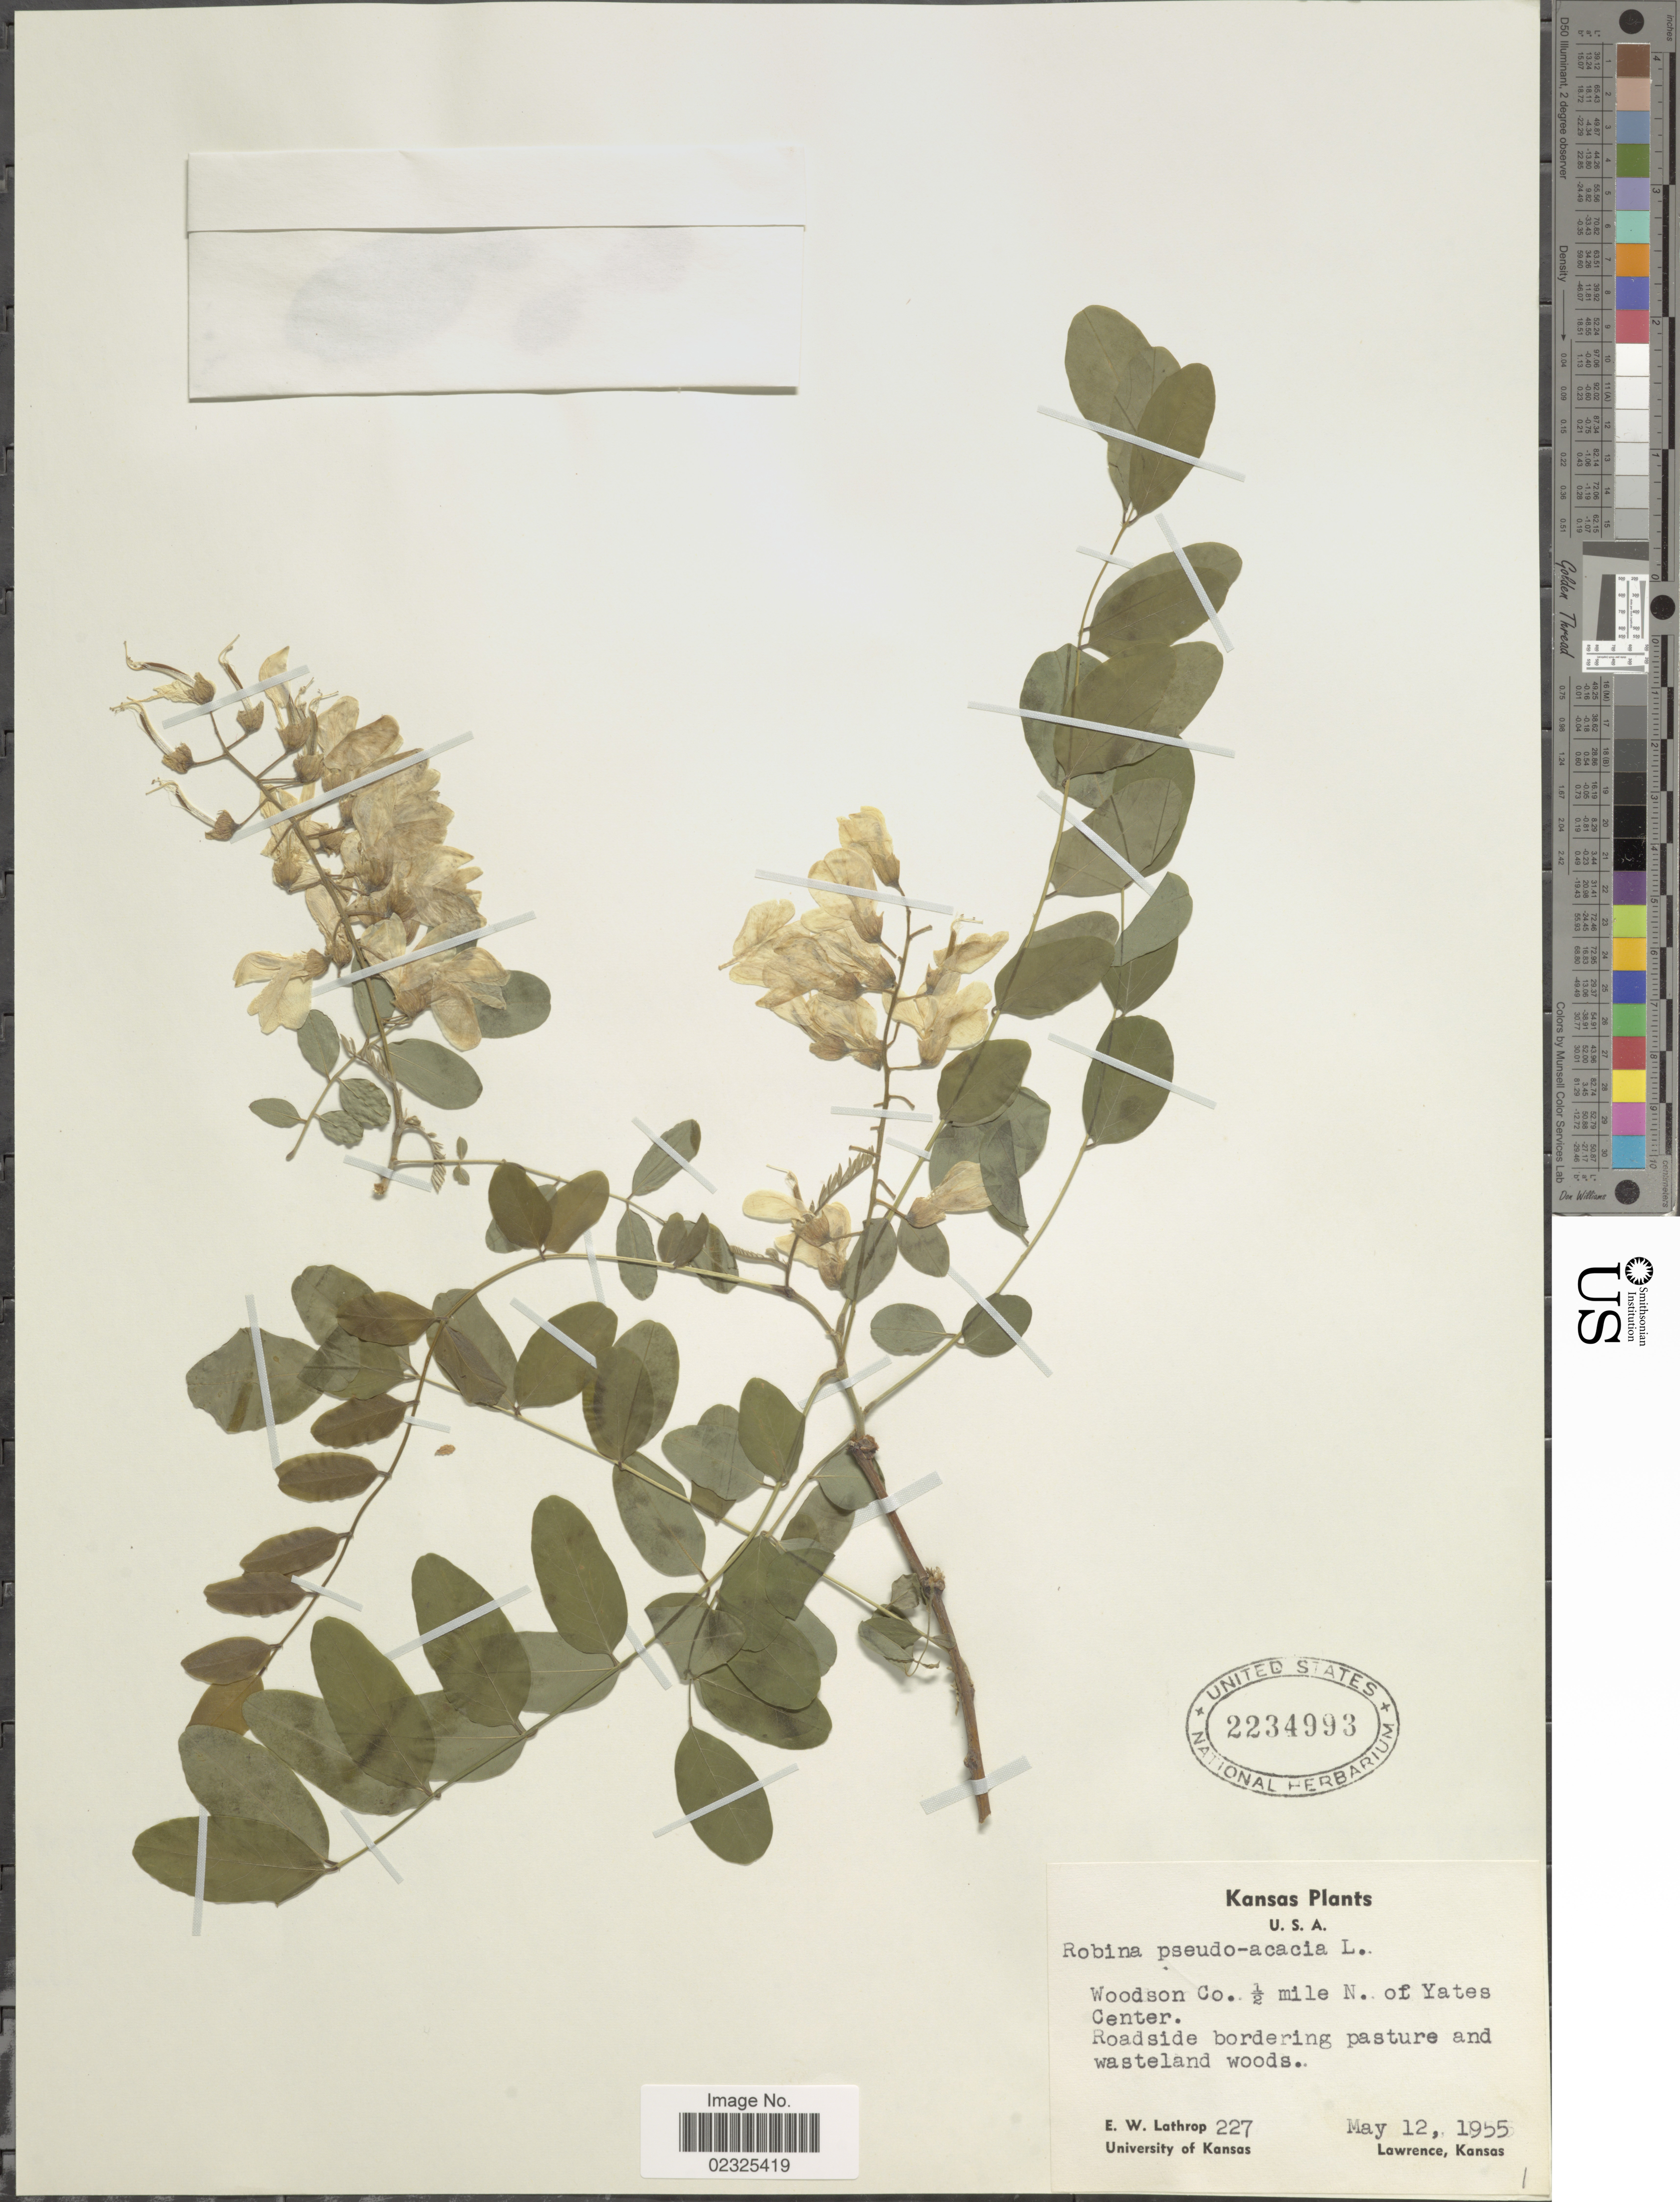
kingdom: Plantae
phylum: Tracheophyta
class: Magnoliopsida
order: Fabales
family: Fabaceae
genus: Robinia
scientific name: Robinia pseudoacacia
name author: L.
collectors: E. W. Lathrop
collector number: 227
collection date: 1955-05-12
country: United States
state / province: Kansas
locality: Woodson Co., 1/2 mile N. of Yates Center, roadside bordering pasture and wasteland woods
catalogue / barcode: US 2234993